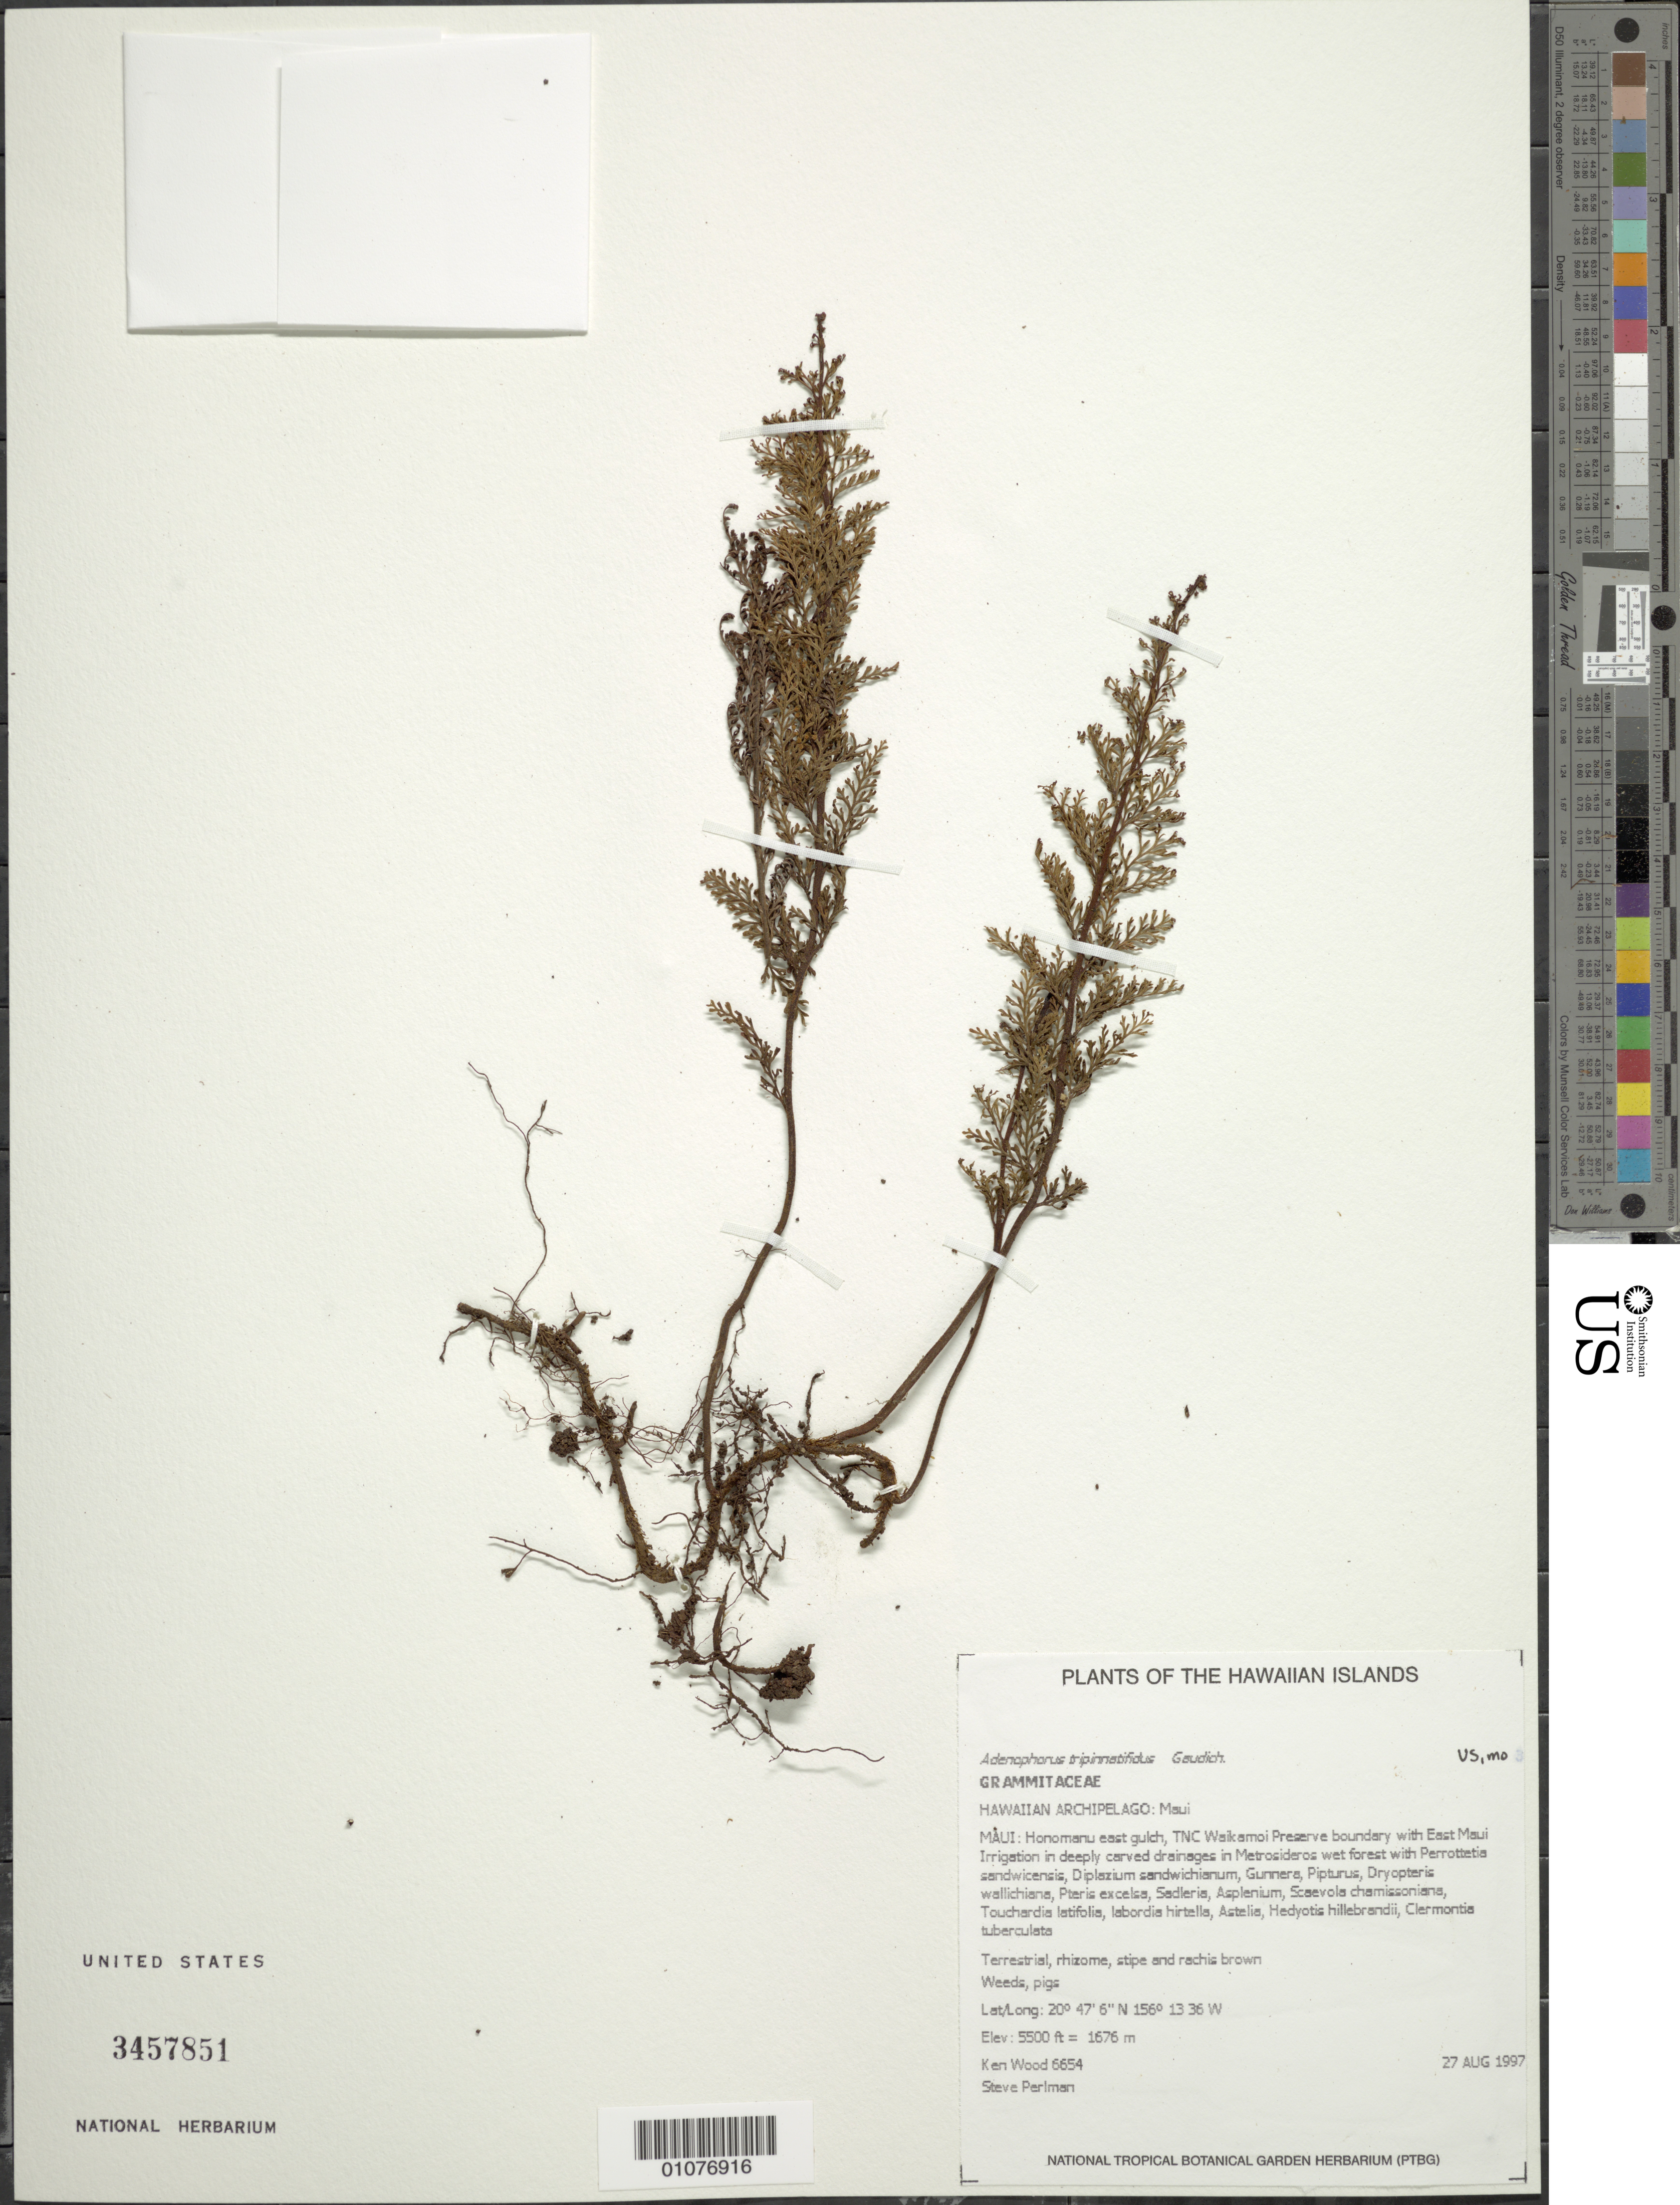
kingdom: Plantae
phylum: Tracheophyta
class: Polypodiopsida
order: Polypodiales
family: Polypodiaceae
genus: Adenophorus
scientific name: Adenophorus tripinnatifidus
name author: Gaudich.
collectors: K. R. Wood & S. P. Perlman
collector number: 6654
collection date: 1997-08-27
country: United States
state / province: Hawaii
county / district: Maui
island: Maui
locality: Honomanu E gulch, TNC Waikamoi Preserve boundary w/ E Maui Irrigation in deeply carved drainages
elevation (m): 1676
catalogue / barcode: US 3457851